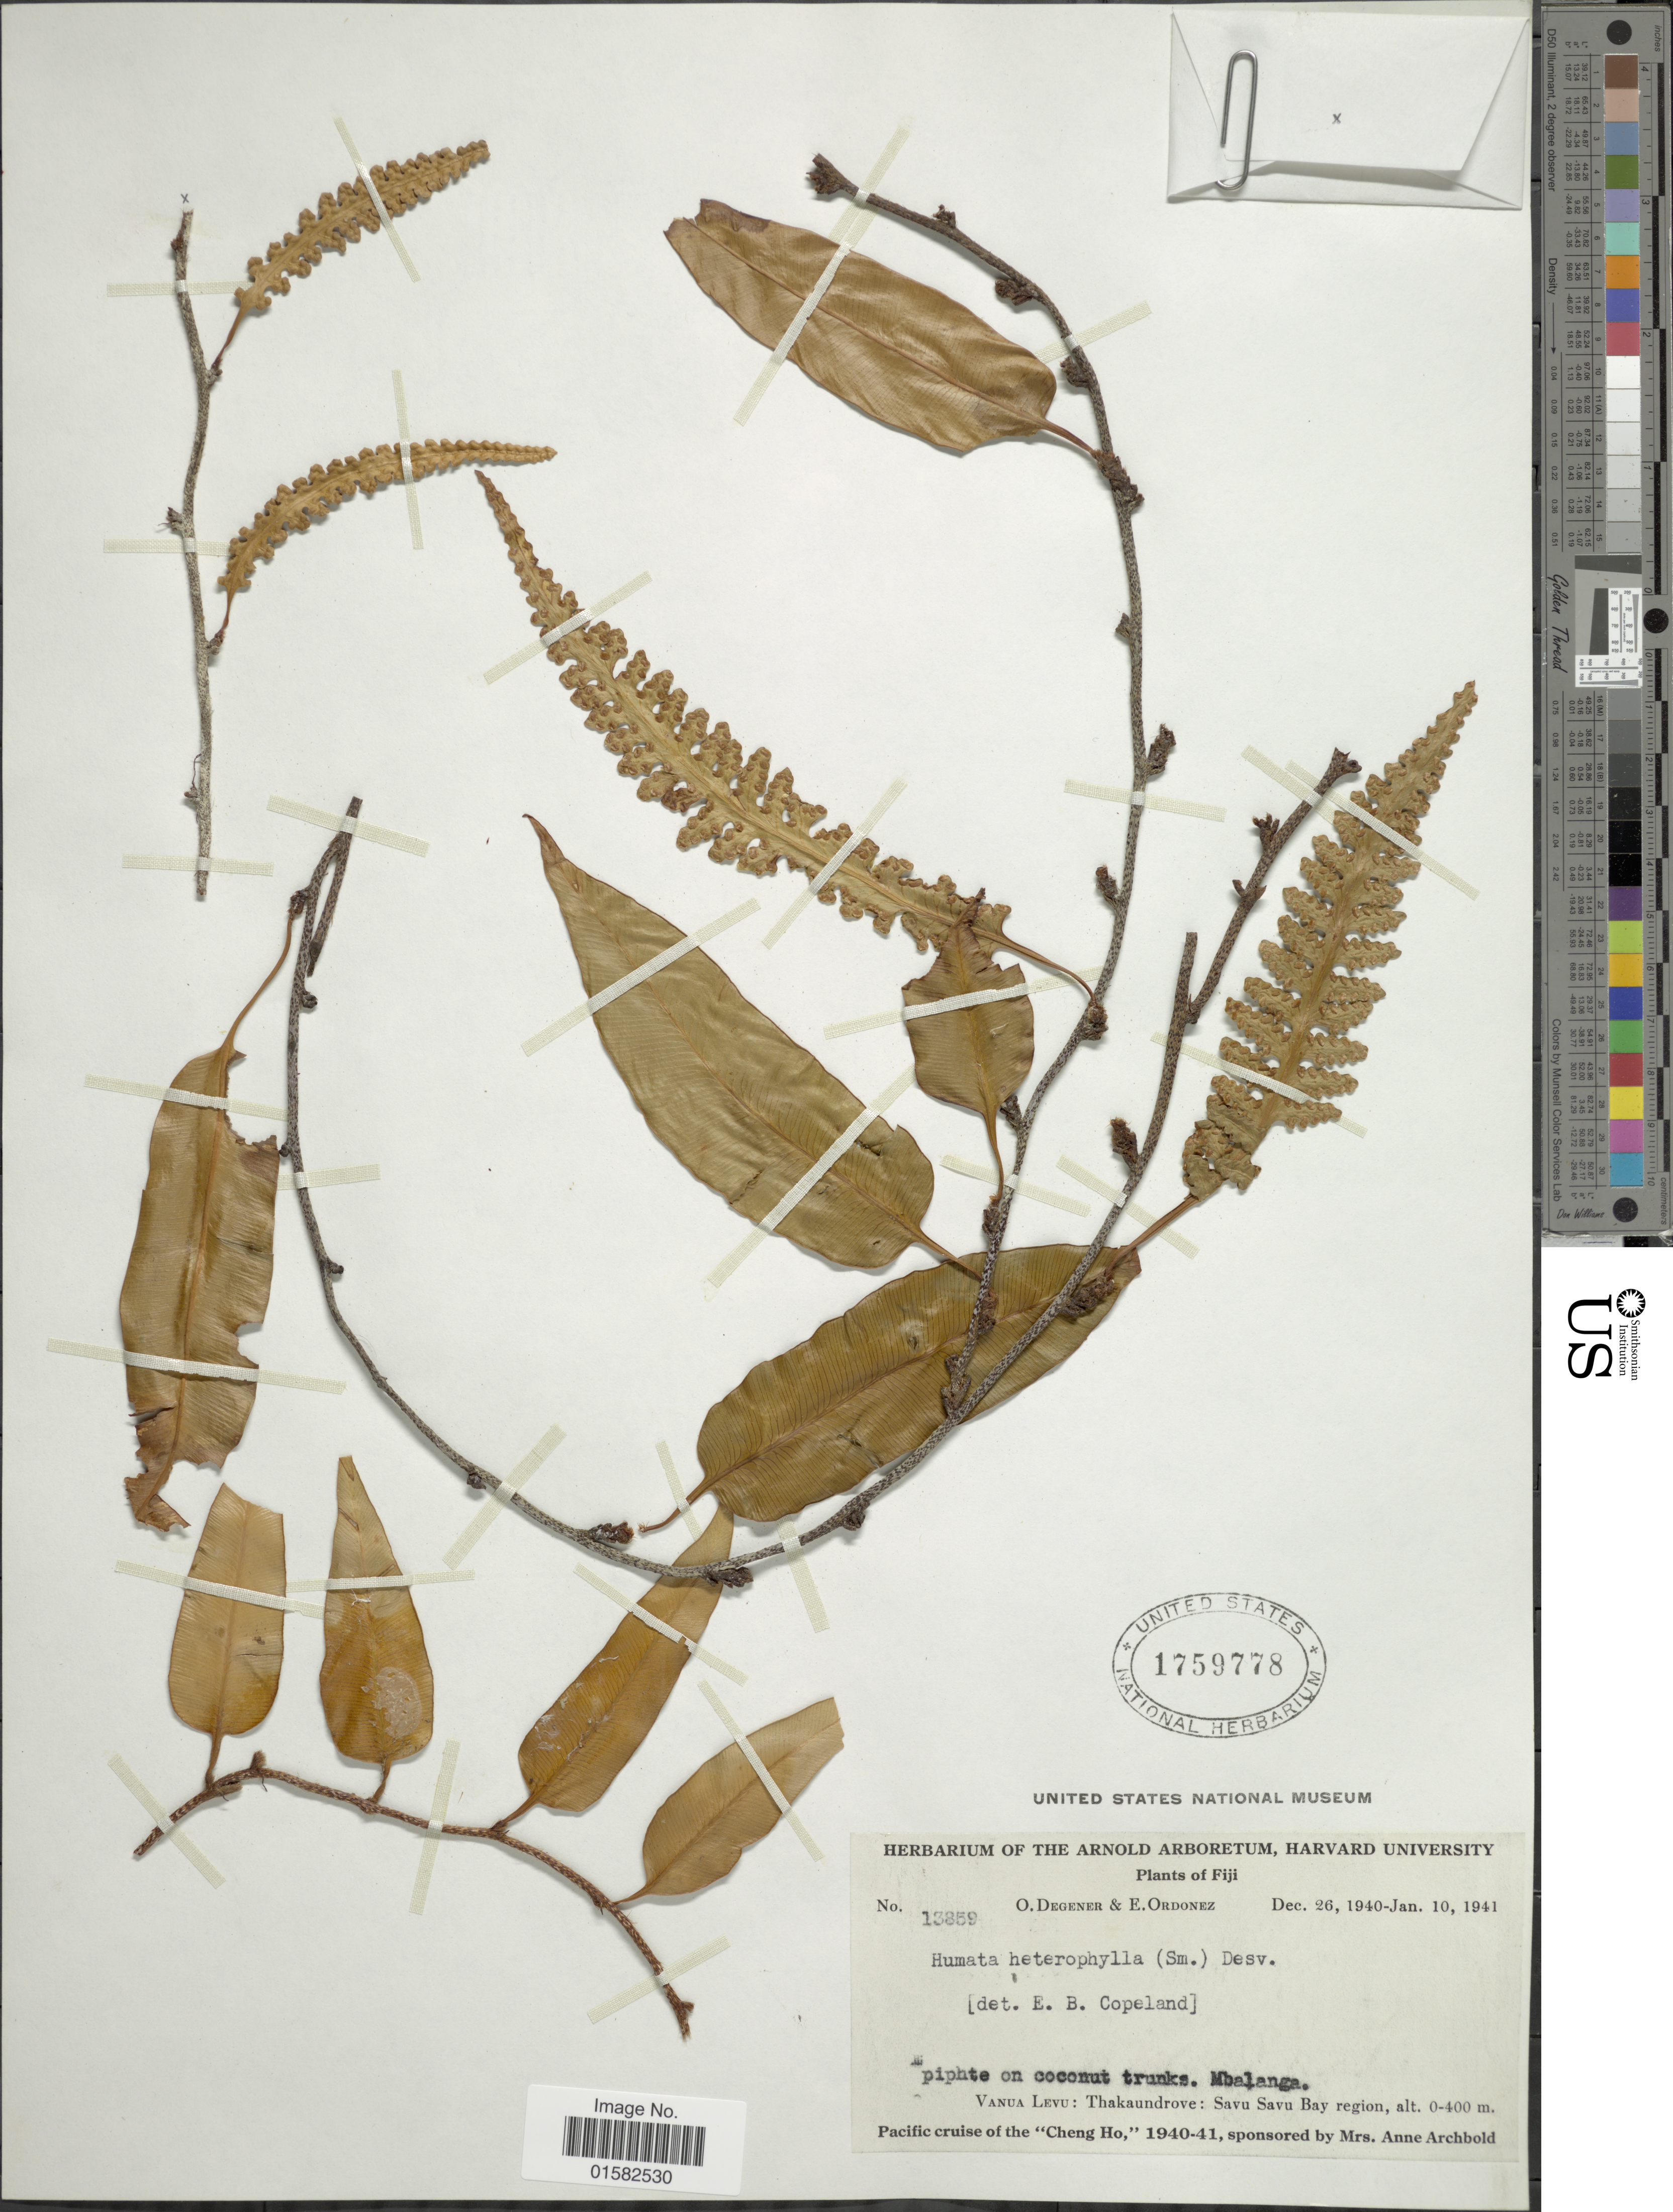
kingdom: Plantae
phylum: Tracheophyta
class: Polypodiopsida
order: Polypodiales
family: Davalliaceae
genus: Humata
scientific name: Humata heterophylla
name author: (Sm.) Desv.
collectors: O. Degener & E. Ordonez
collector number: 13859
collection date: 1940-12-26/1941-01-10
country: Fiji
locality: Mbalanga, Vanua Levu: Thakaundrove: Savu Savu Bay Region.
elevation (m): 0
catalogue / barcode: US 1759778